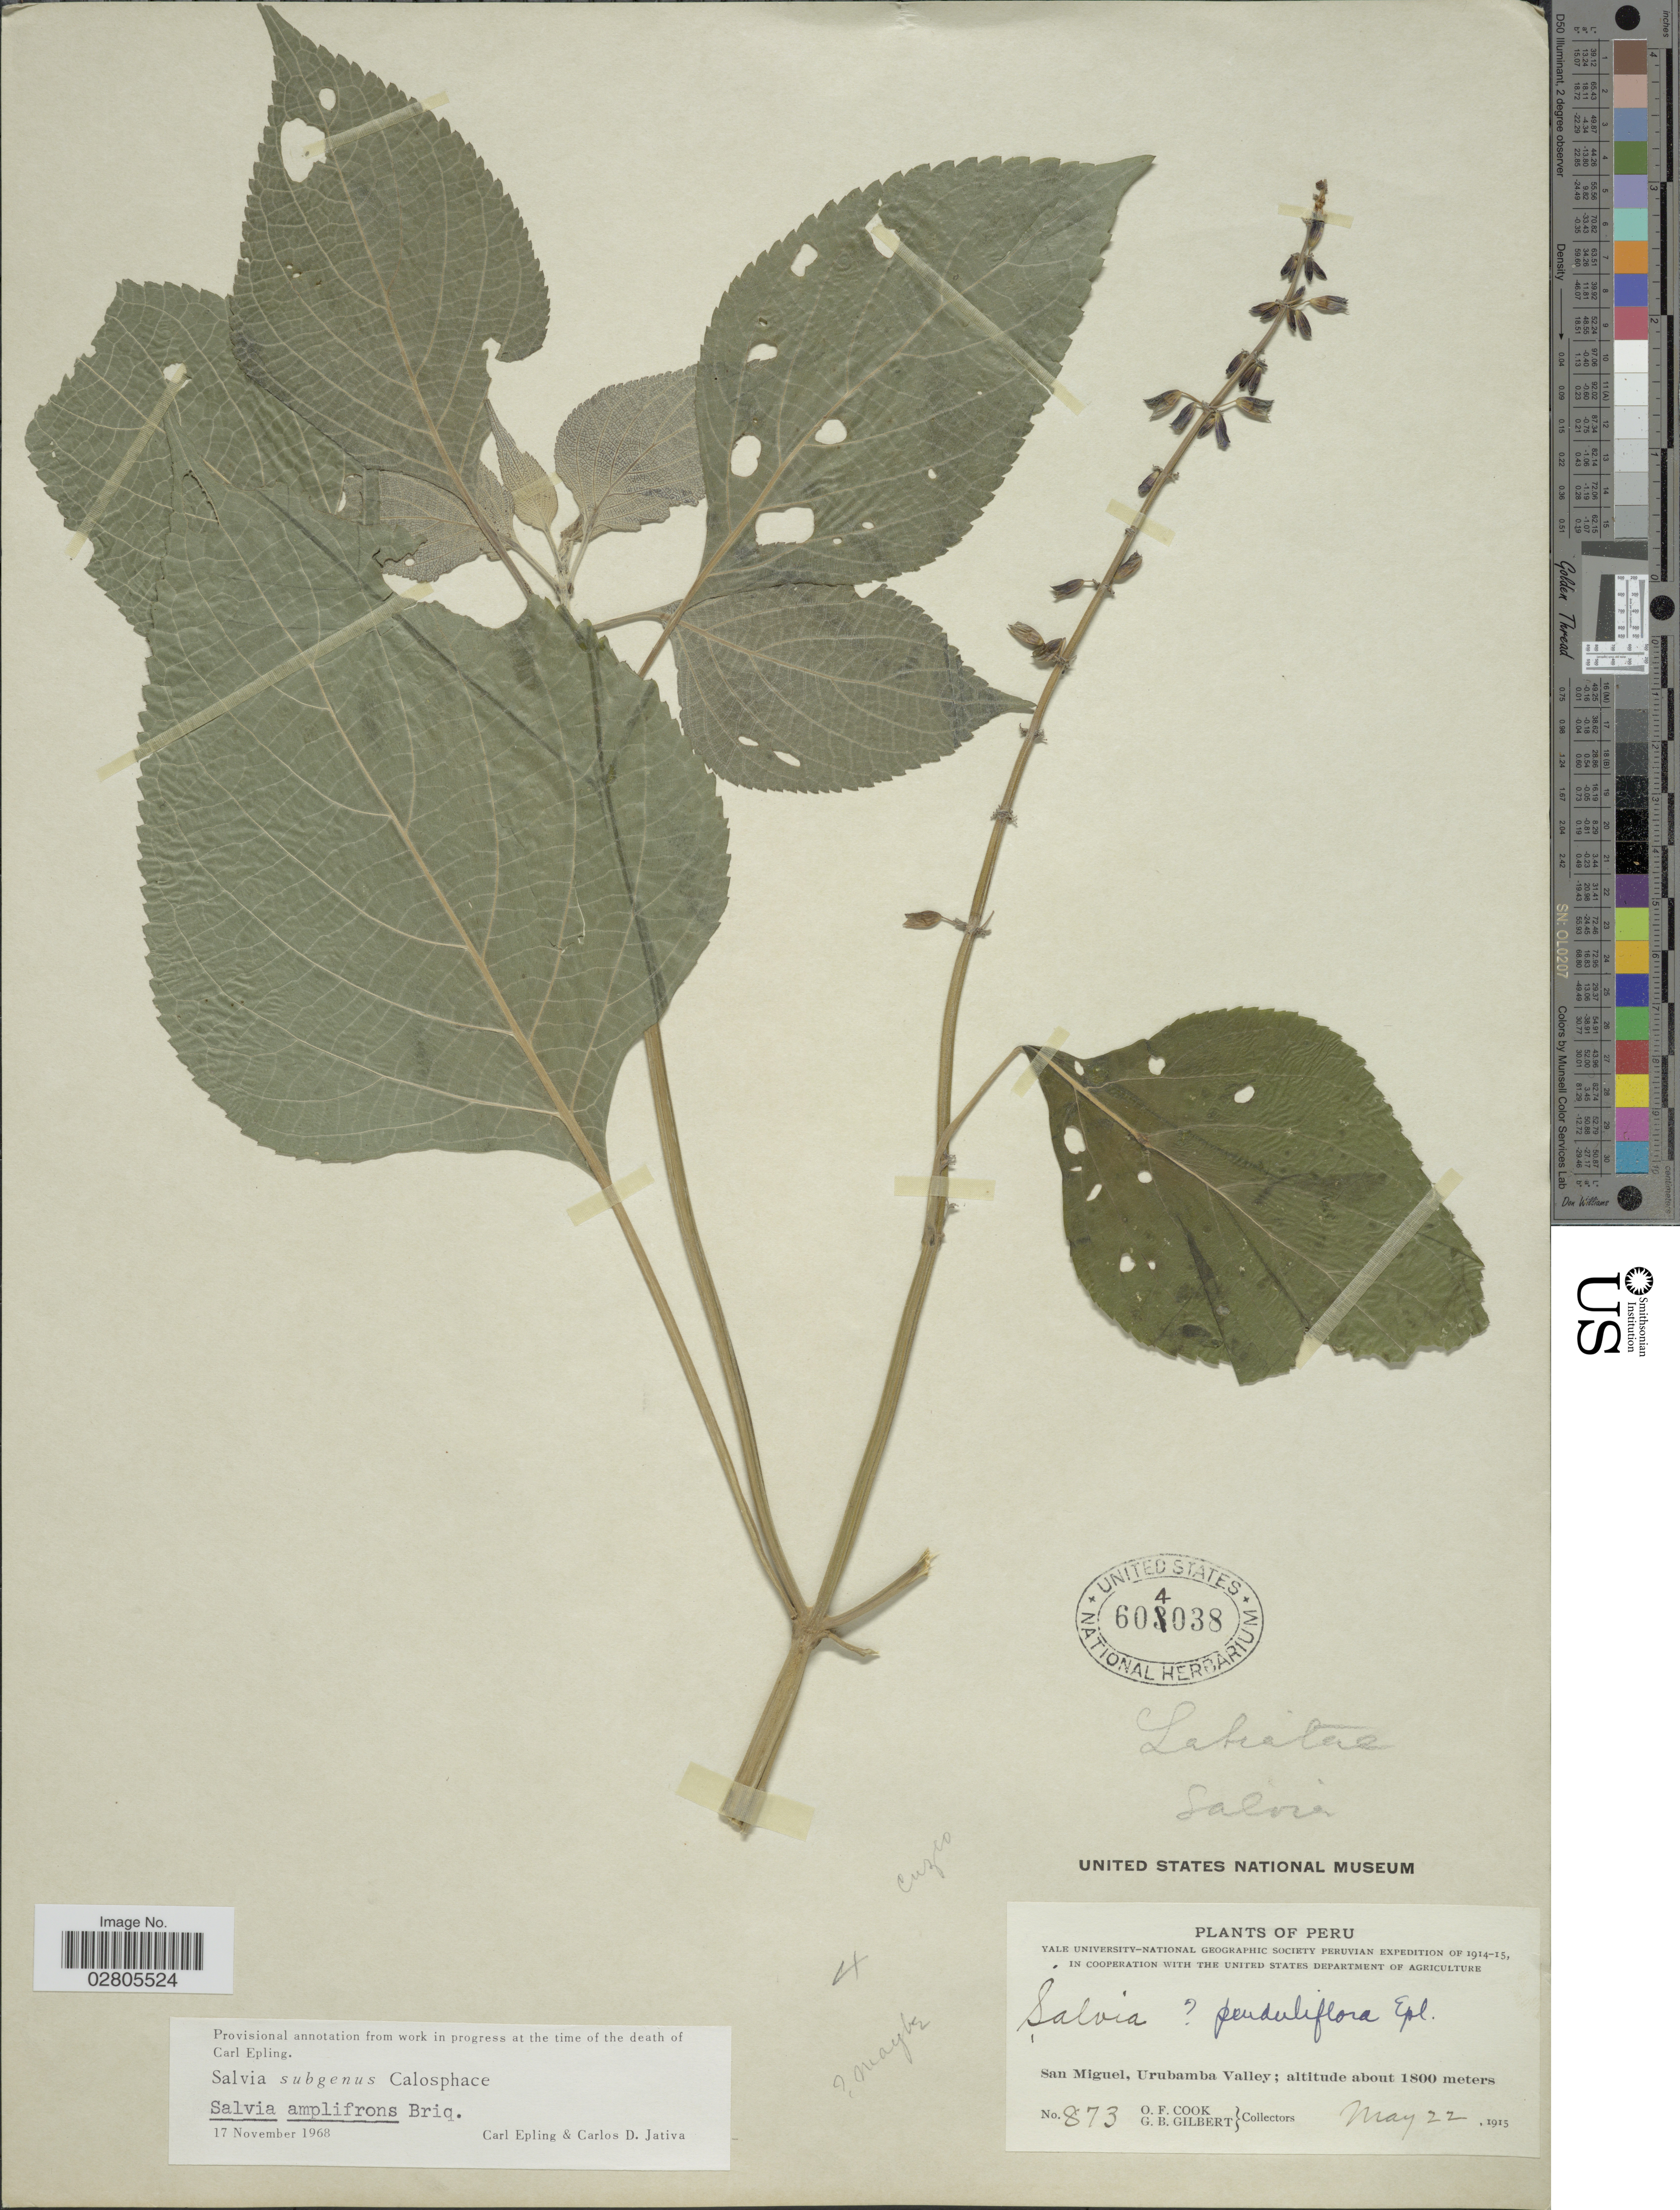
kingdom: Plantae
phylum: Tracheophyta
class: Magnoliopsida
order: Lamiales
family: Lamiaceae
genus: Salvia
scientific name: Salvia sp.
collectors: O. F. Cook & G. B. Gilbert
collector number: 873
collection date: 1915-05-22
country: Peru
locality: San Miguel, Urubamba Valley.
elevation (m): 1800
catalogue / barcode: US 604038